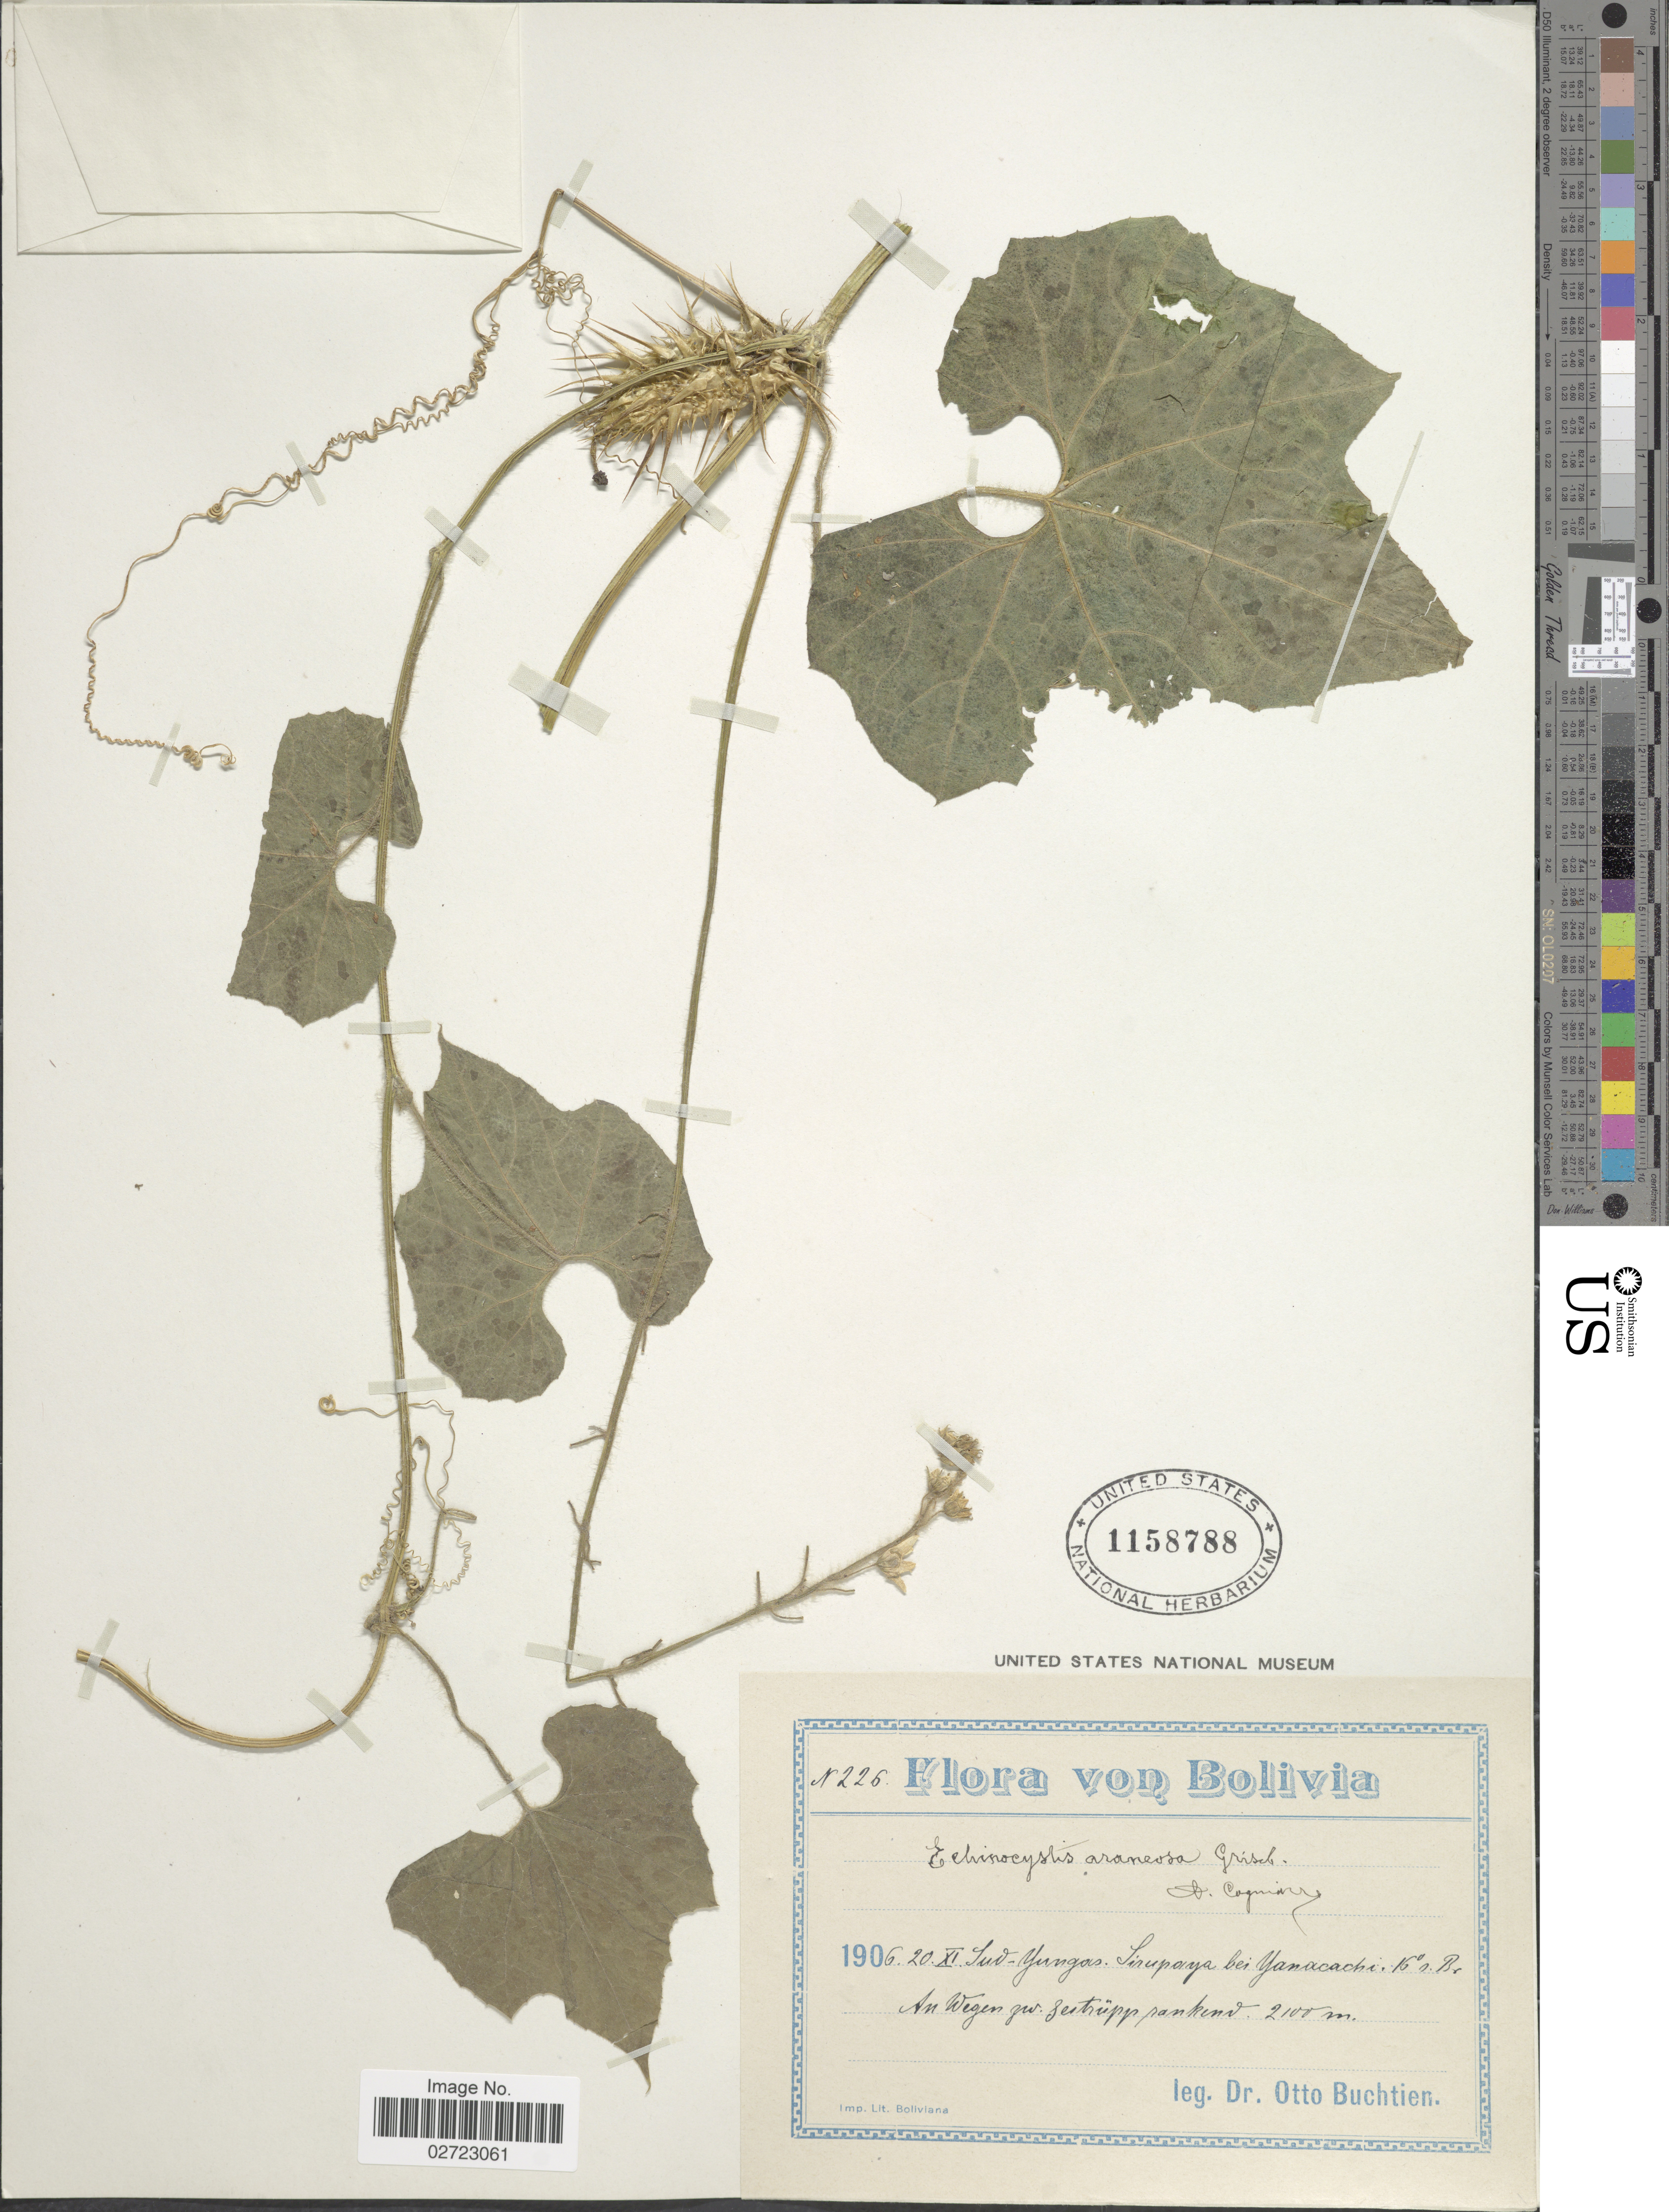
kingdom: Plantae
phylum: Tracheophyta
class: Magnoliopsida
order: Cucurbitales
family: Cucurbitaceae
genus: Echinopepon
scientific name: Echinopepon racemosus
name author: (Steud.) C. Jeffrey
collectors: O. Buchtien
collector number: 226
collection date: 1906-11-20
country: Bolivia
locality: Sud-Yungas, Sirapaya bei Yanacachi 15°s. Br.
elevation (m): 2100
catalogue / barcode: US 1158788